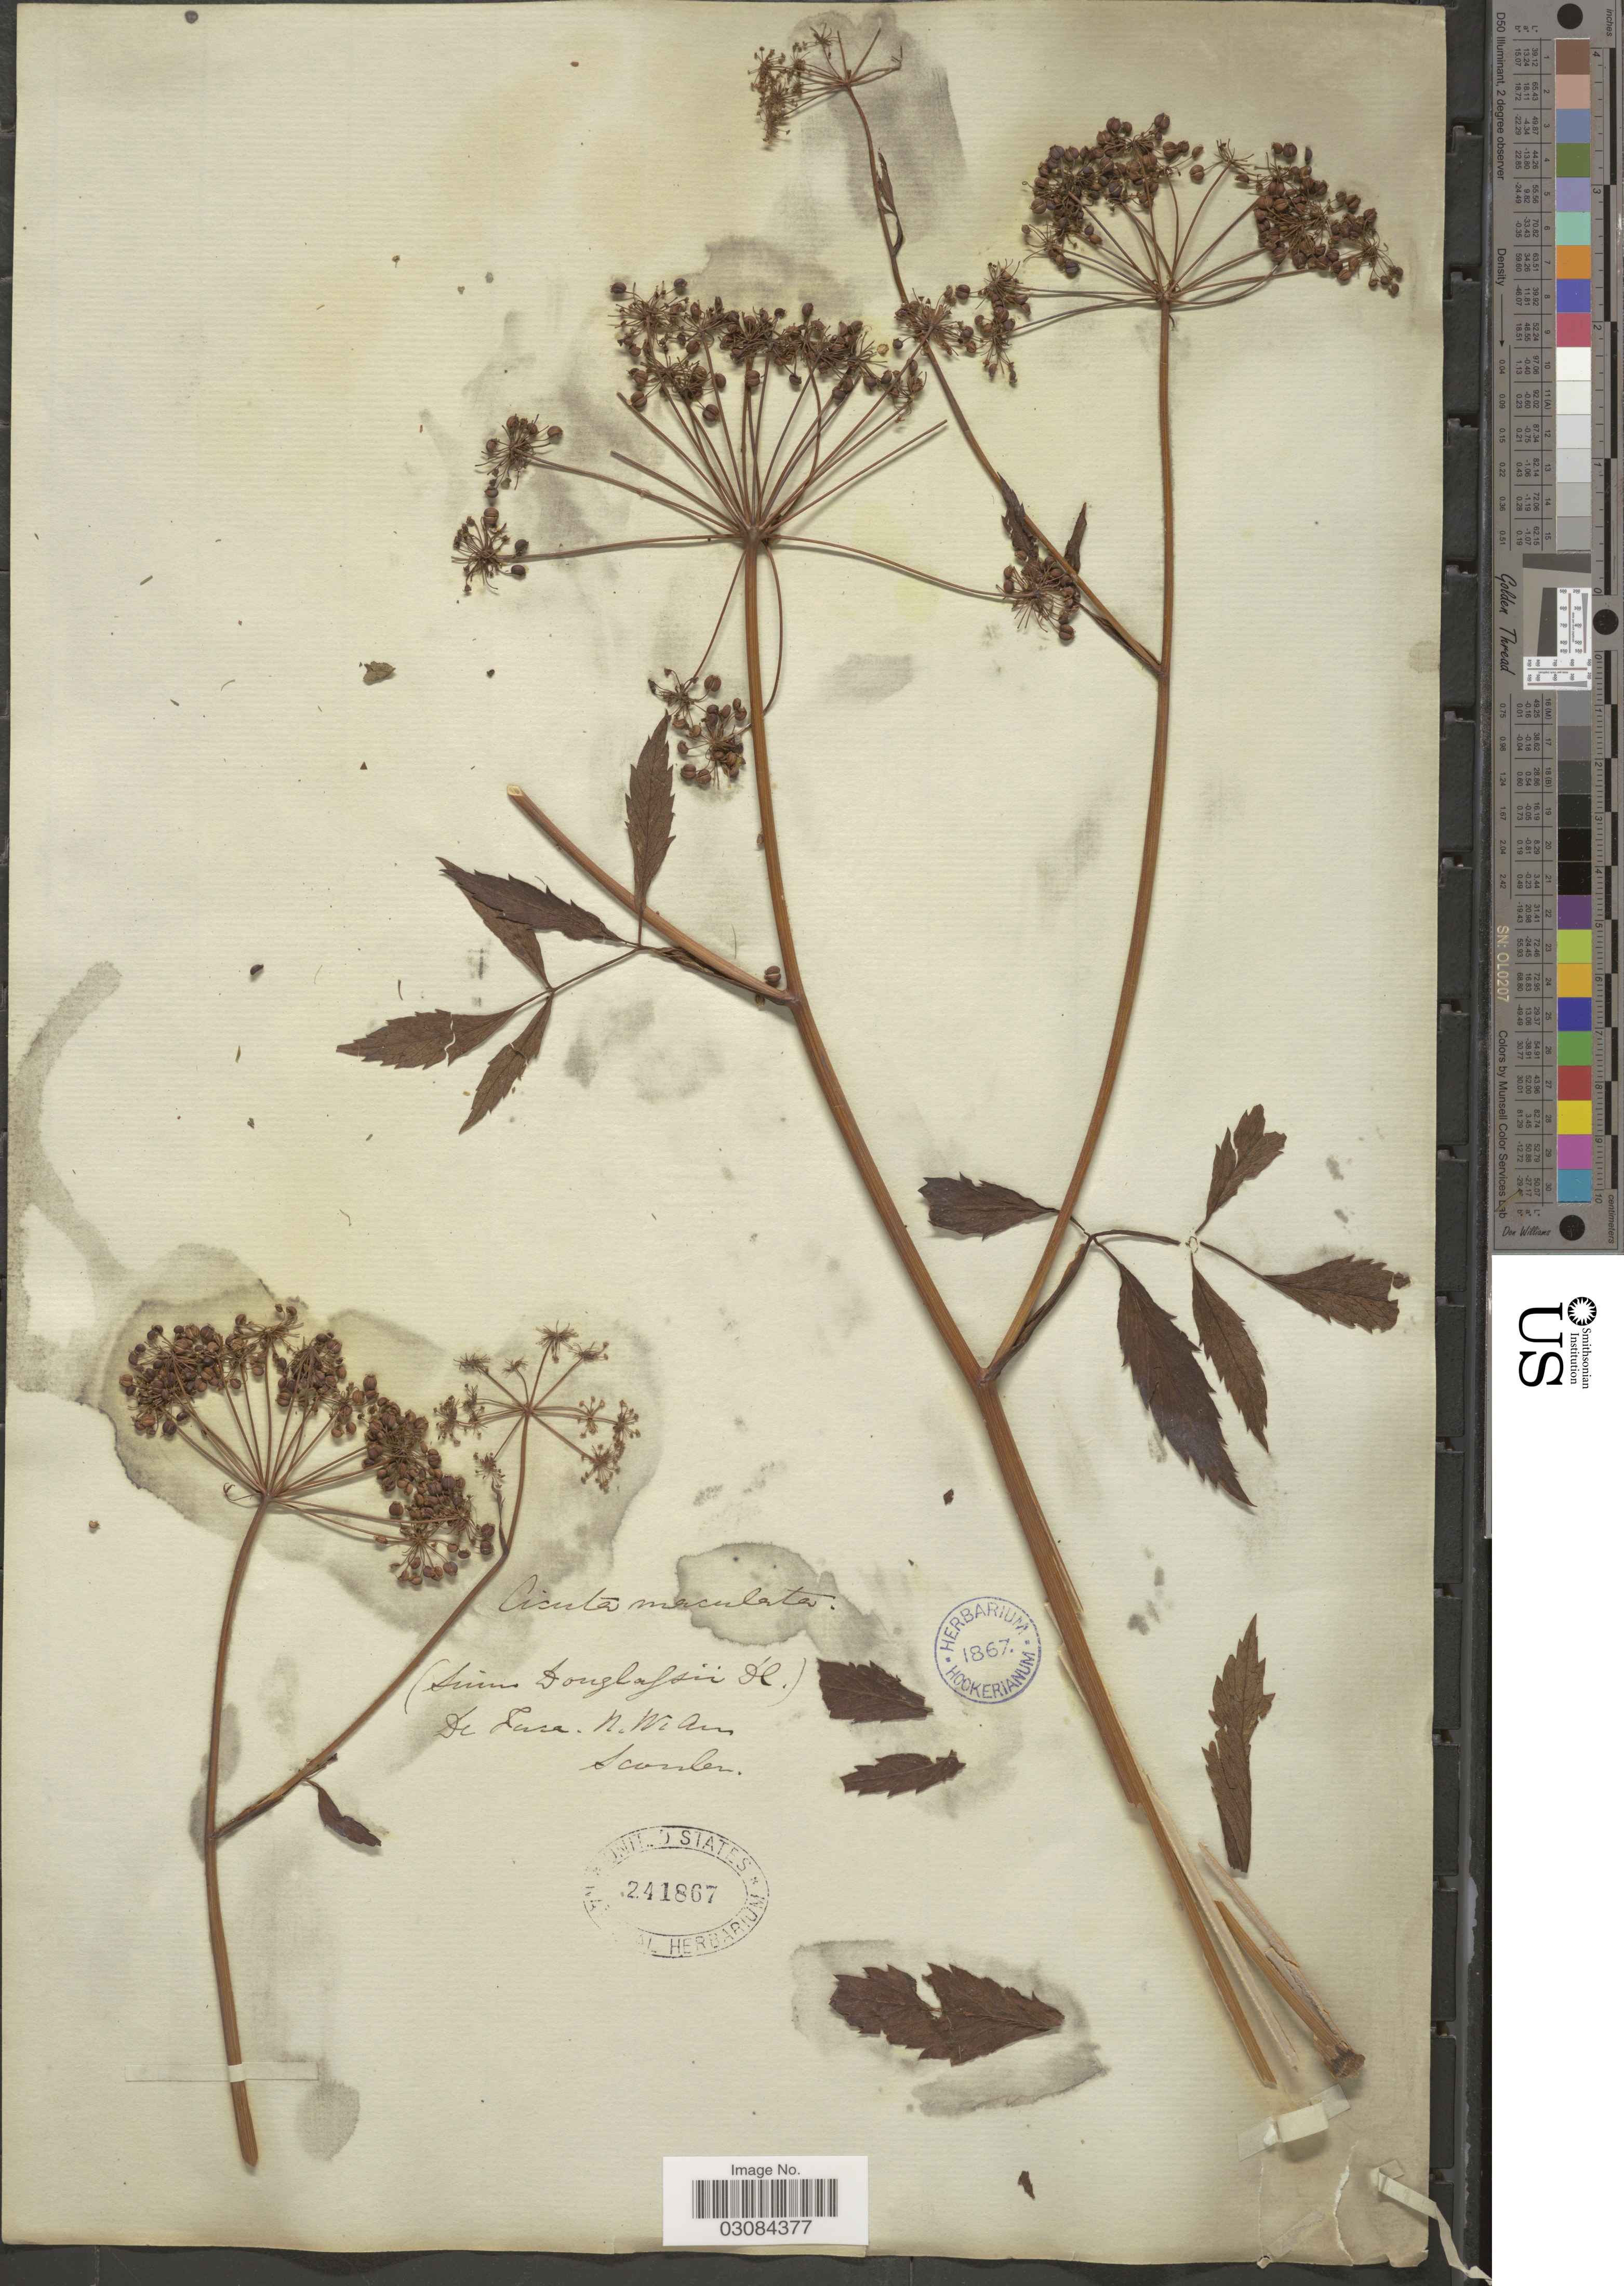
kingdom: Plantae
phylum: Tracheophyta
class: Magnoliopsida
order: Apiales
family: Apiaceae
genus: Cicuta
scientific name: Cicuta douglasii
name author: (DC.) J.M. Coult. & Rose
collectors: Scouler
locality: De Fara [interpreted]. N. W. Am.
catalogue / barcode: US 241867